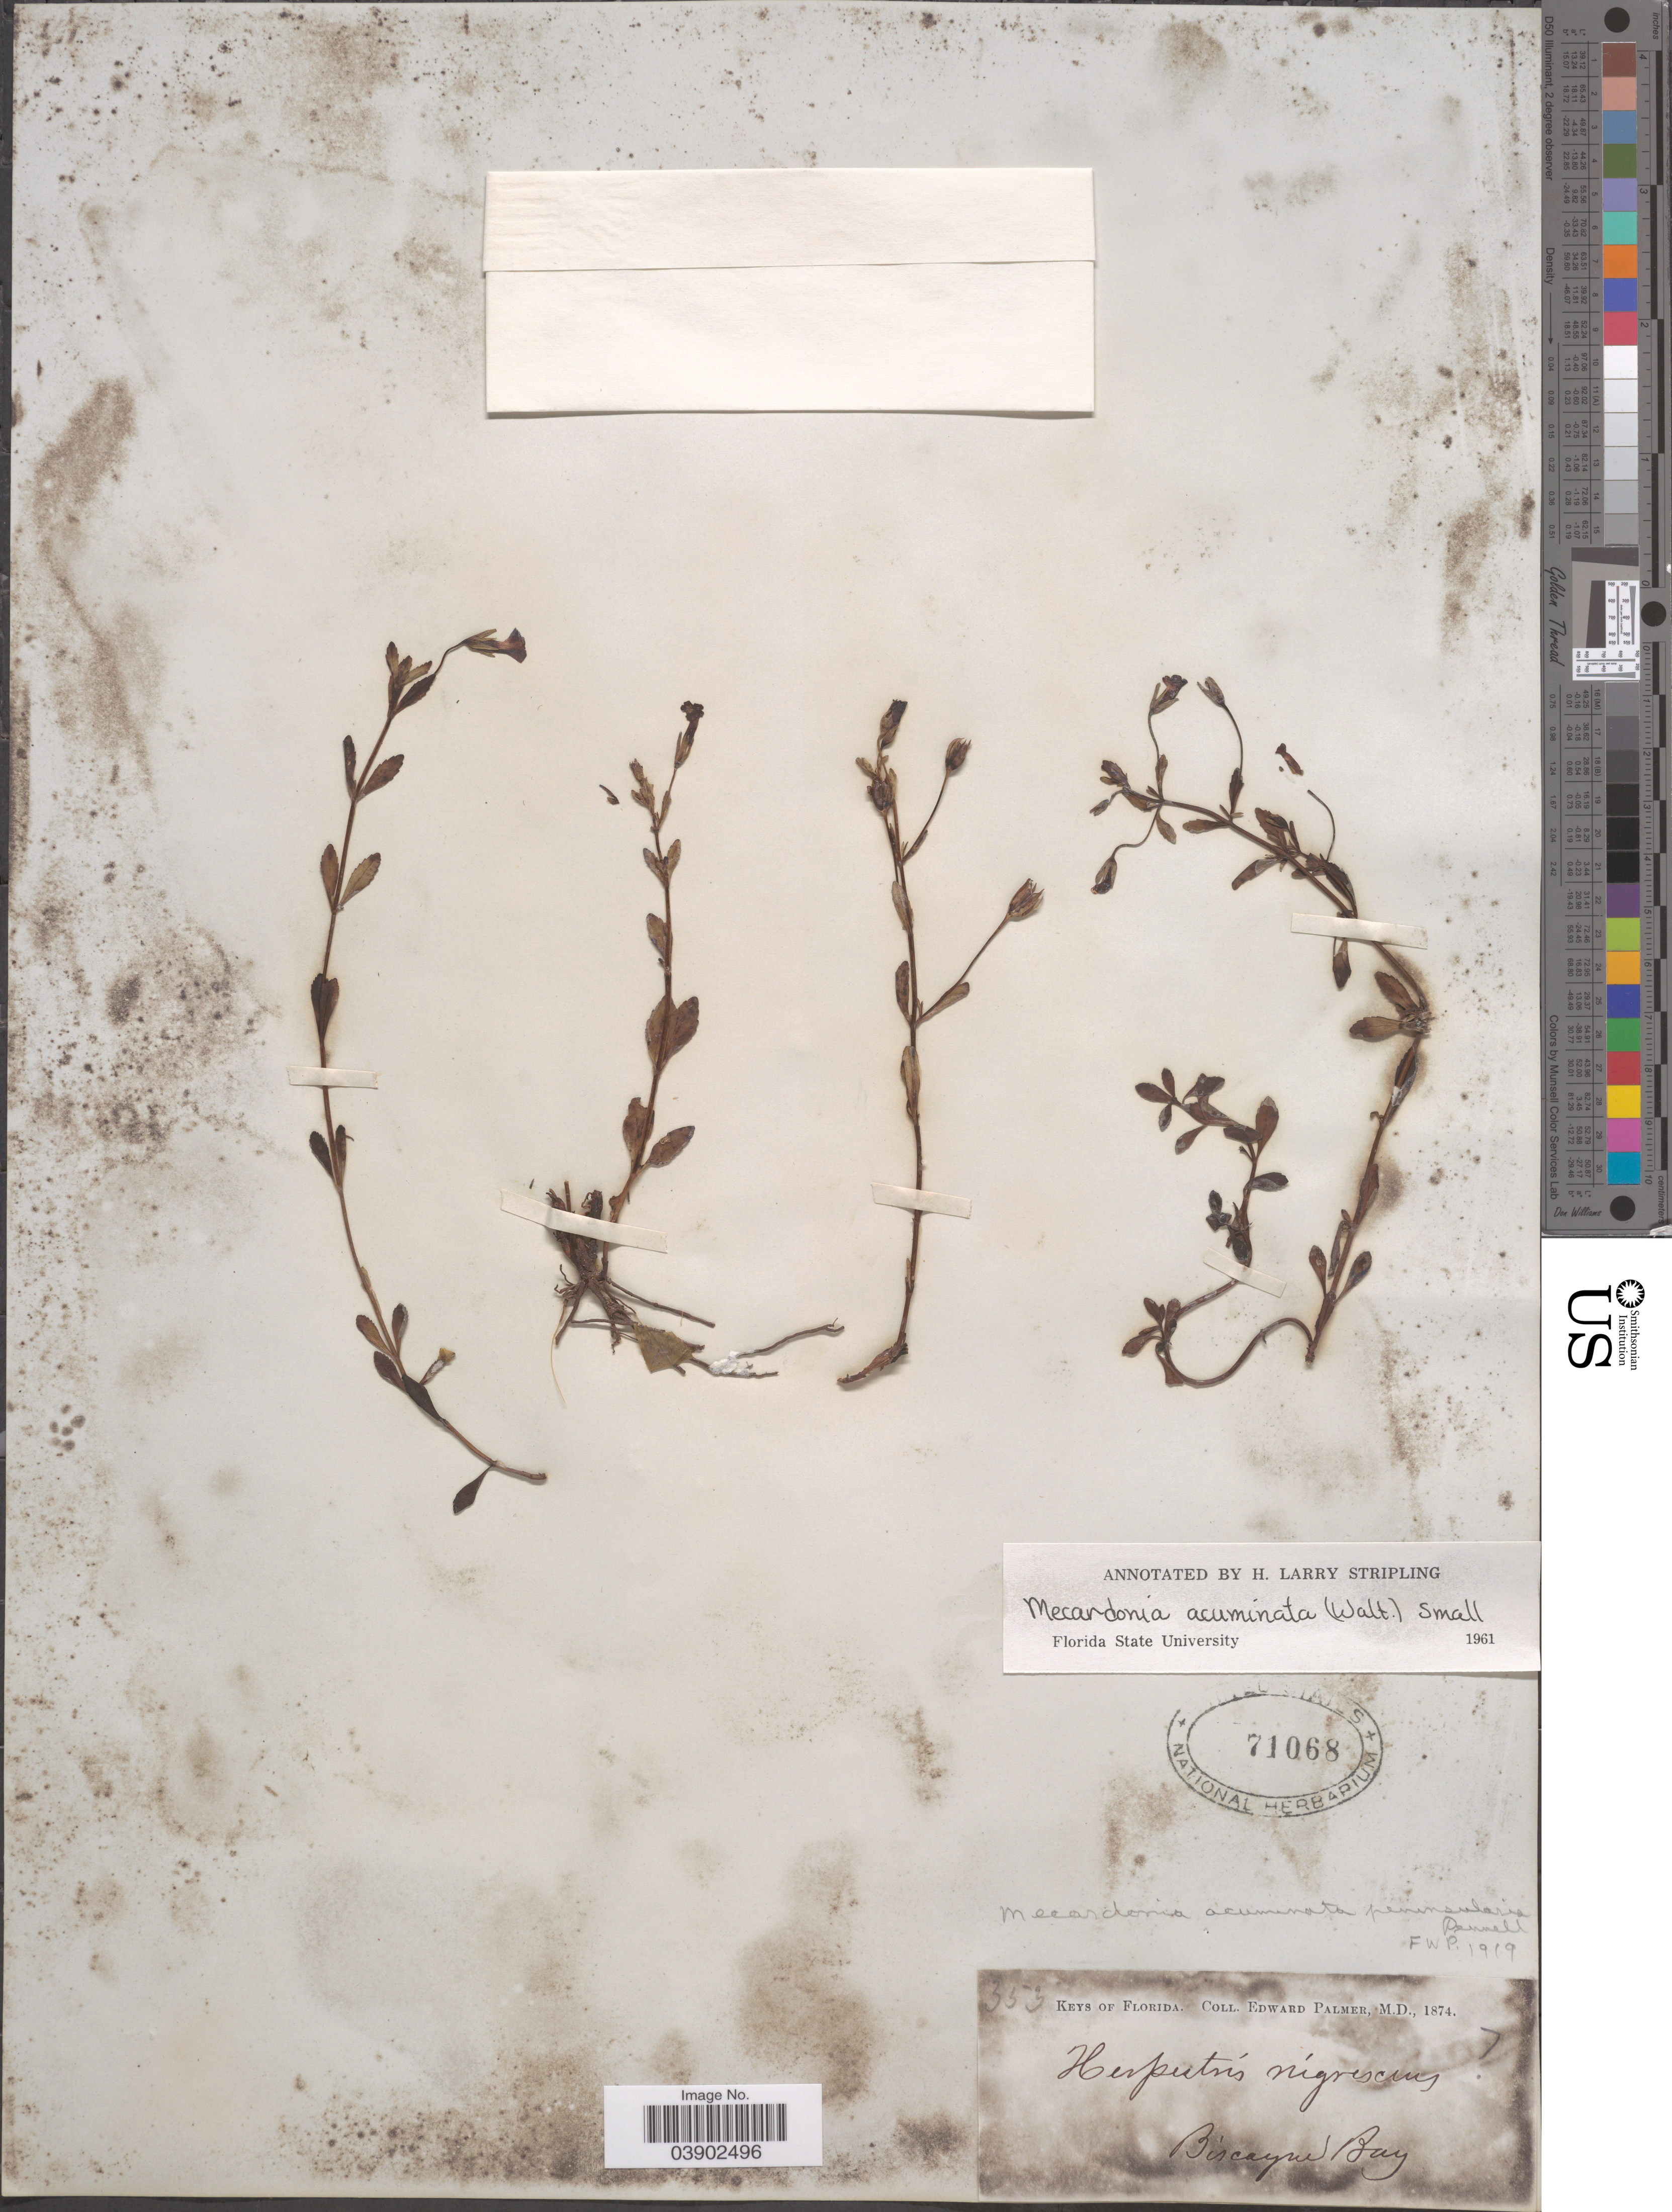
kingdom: Plantae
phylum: Tracheophyta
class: Magnoliopsida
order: Lamiales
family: Plantaginaceae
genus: Mecardonia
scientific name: Mecardonia acuminata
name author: (Walter) Small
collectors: E. Palmer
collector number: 353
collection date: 1874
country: United States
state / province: Florida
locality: Biscayne Bay.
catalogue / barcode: US 71068